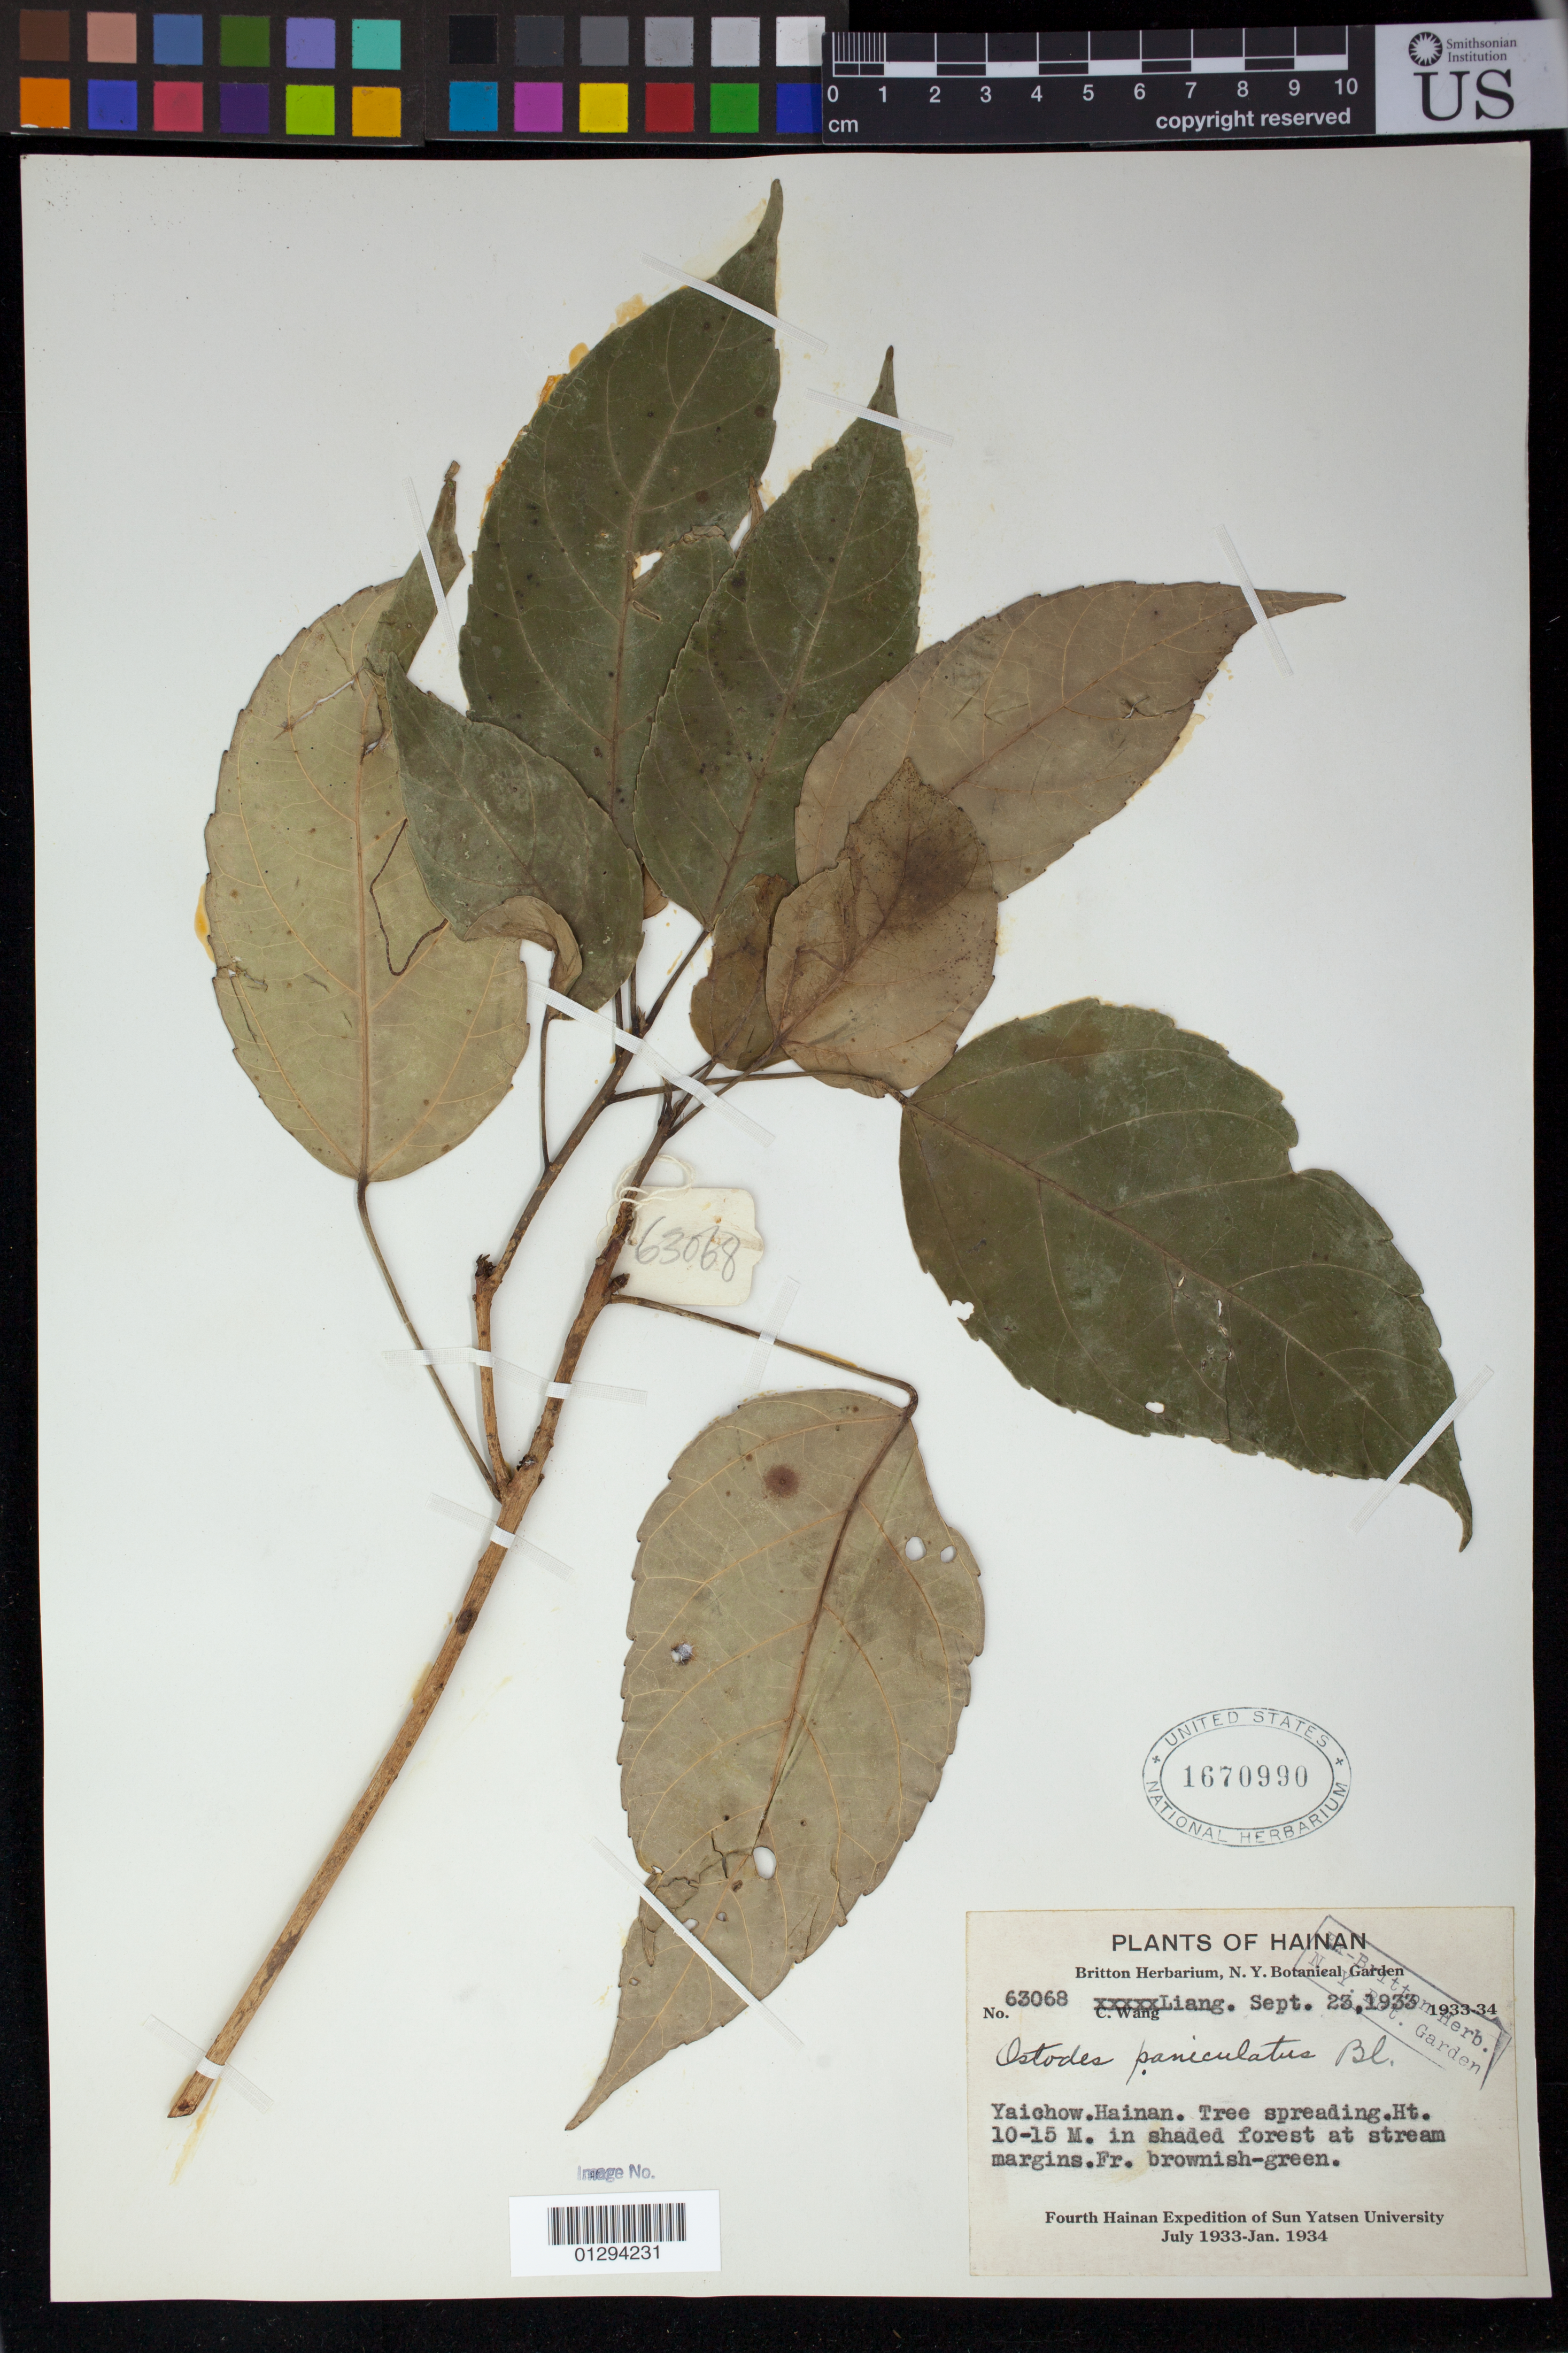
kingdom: Plantae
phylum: Tracheophyta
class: Magnoliopsida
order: Malpighiales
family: Euphorbiaceae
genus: Ostodes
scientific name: Ostodes paniculata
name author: Blume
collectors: -. Liang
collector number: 63068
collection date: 1933-09-23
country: China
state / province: Hainan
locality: Yaichow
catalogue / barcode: US 1670990